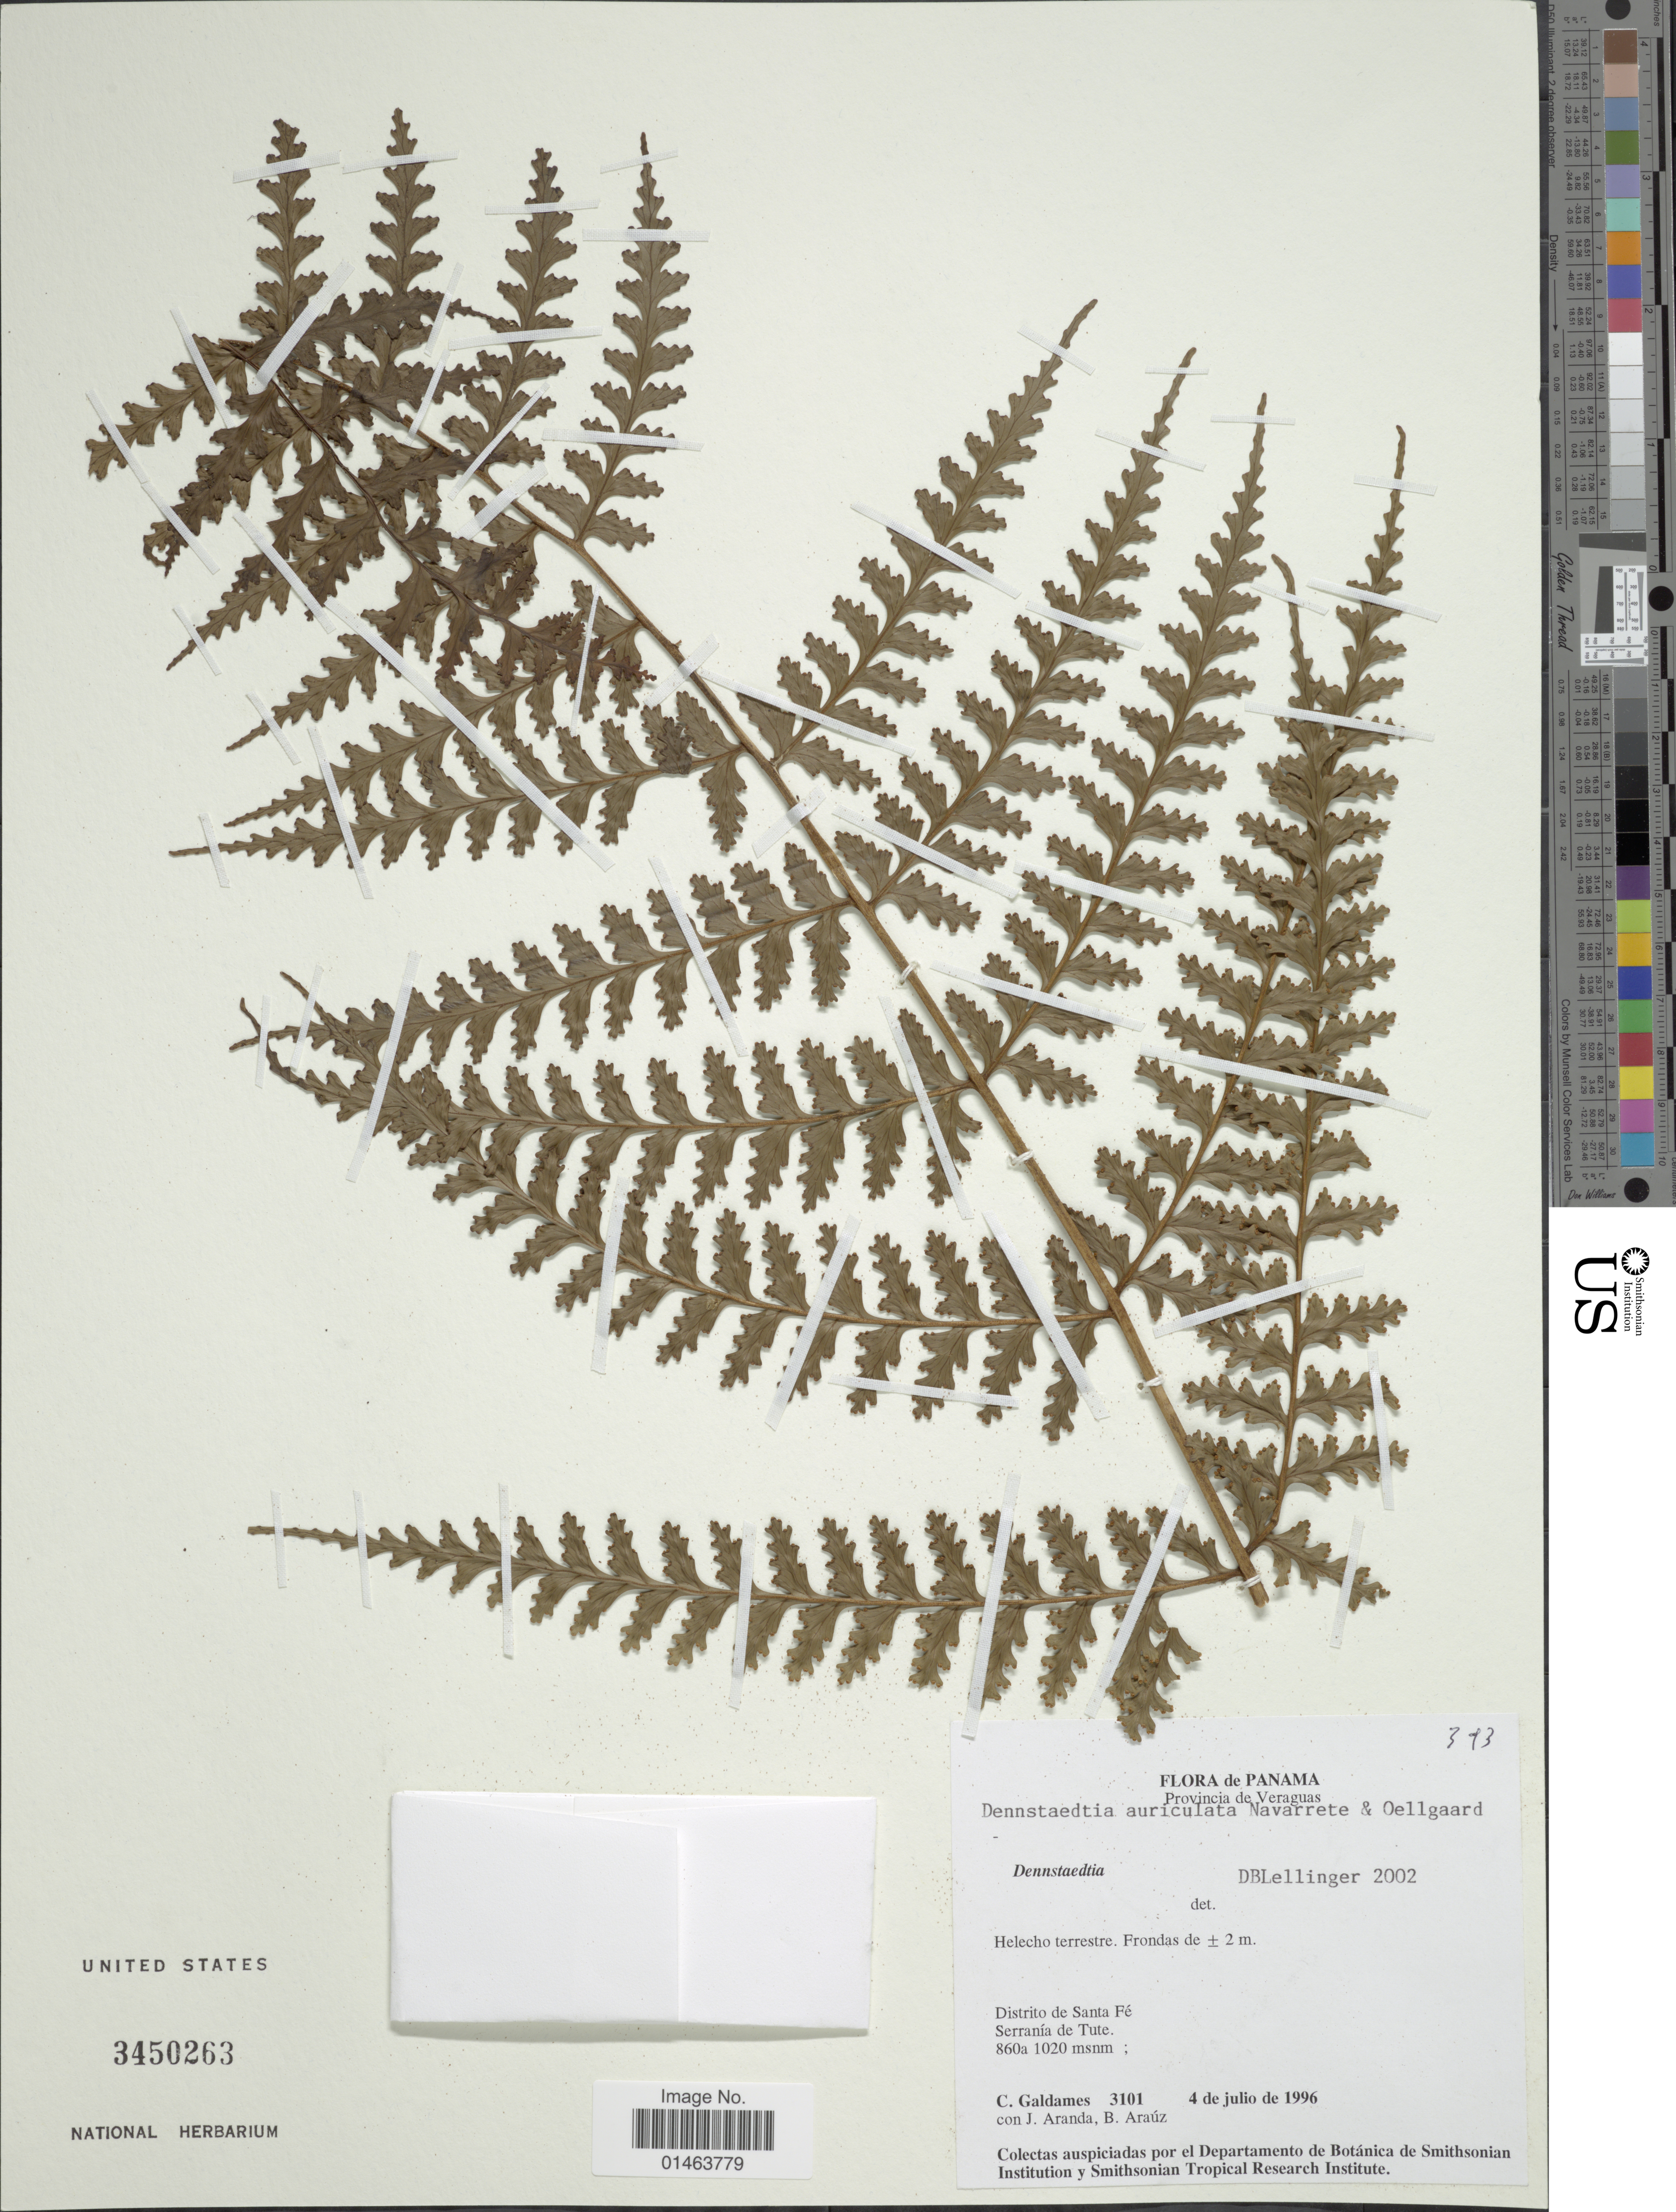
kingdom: Plantae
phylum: Tracheophyta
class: Polypodiopsida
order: Polypodiales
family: Dennstaedtiaceae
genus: Dennstaedtia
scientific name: Dennstaedtia auriculata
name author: Navarr. & B. Øllg.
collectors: C. Galdames, J. Aranda & B. Araúz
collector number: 3101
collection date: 1996-07-04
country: Panama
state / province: Veraguas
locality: Panama, Distrito de Santa Fe,Serrania de Tute.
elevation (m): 860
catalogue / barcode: US 3450263